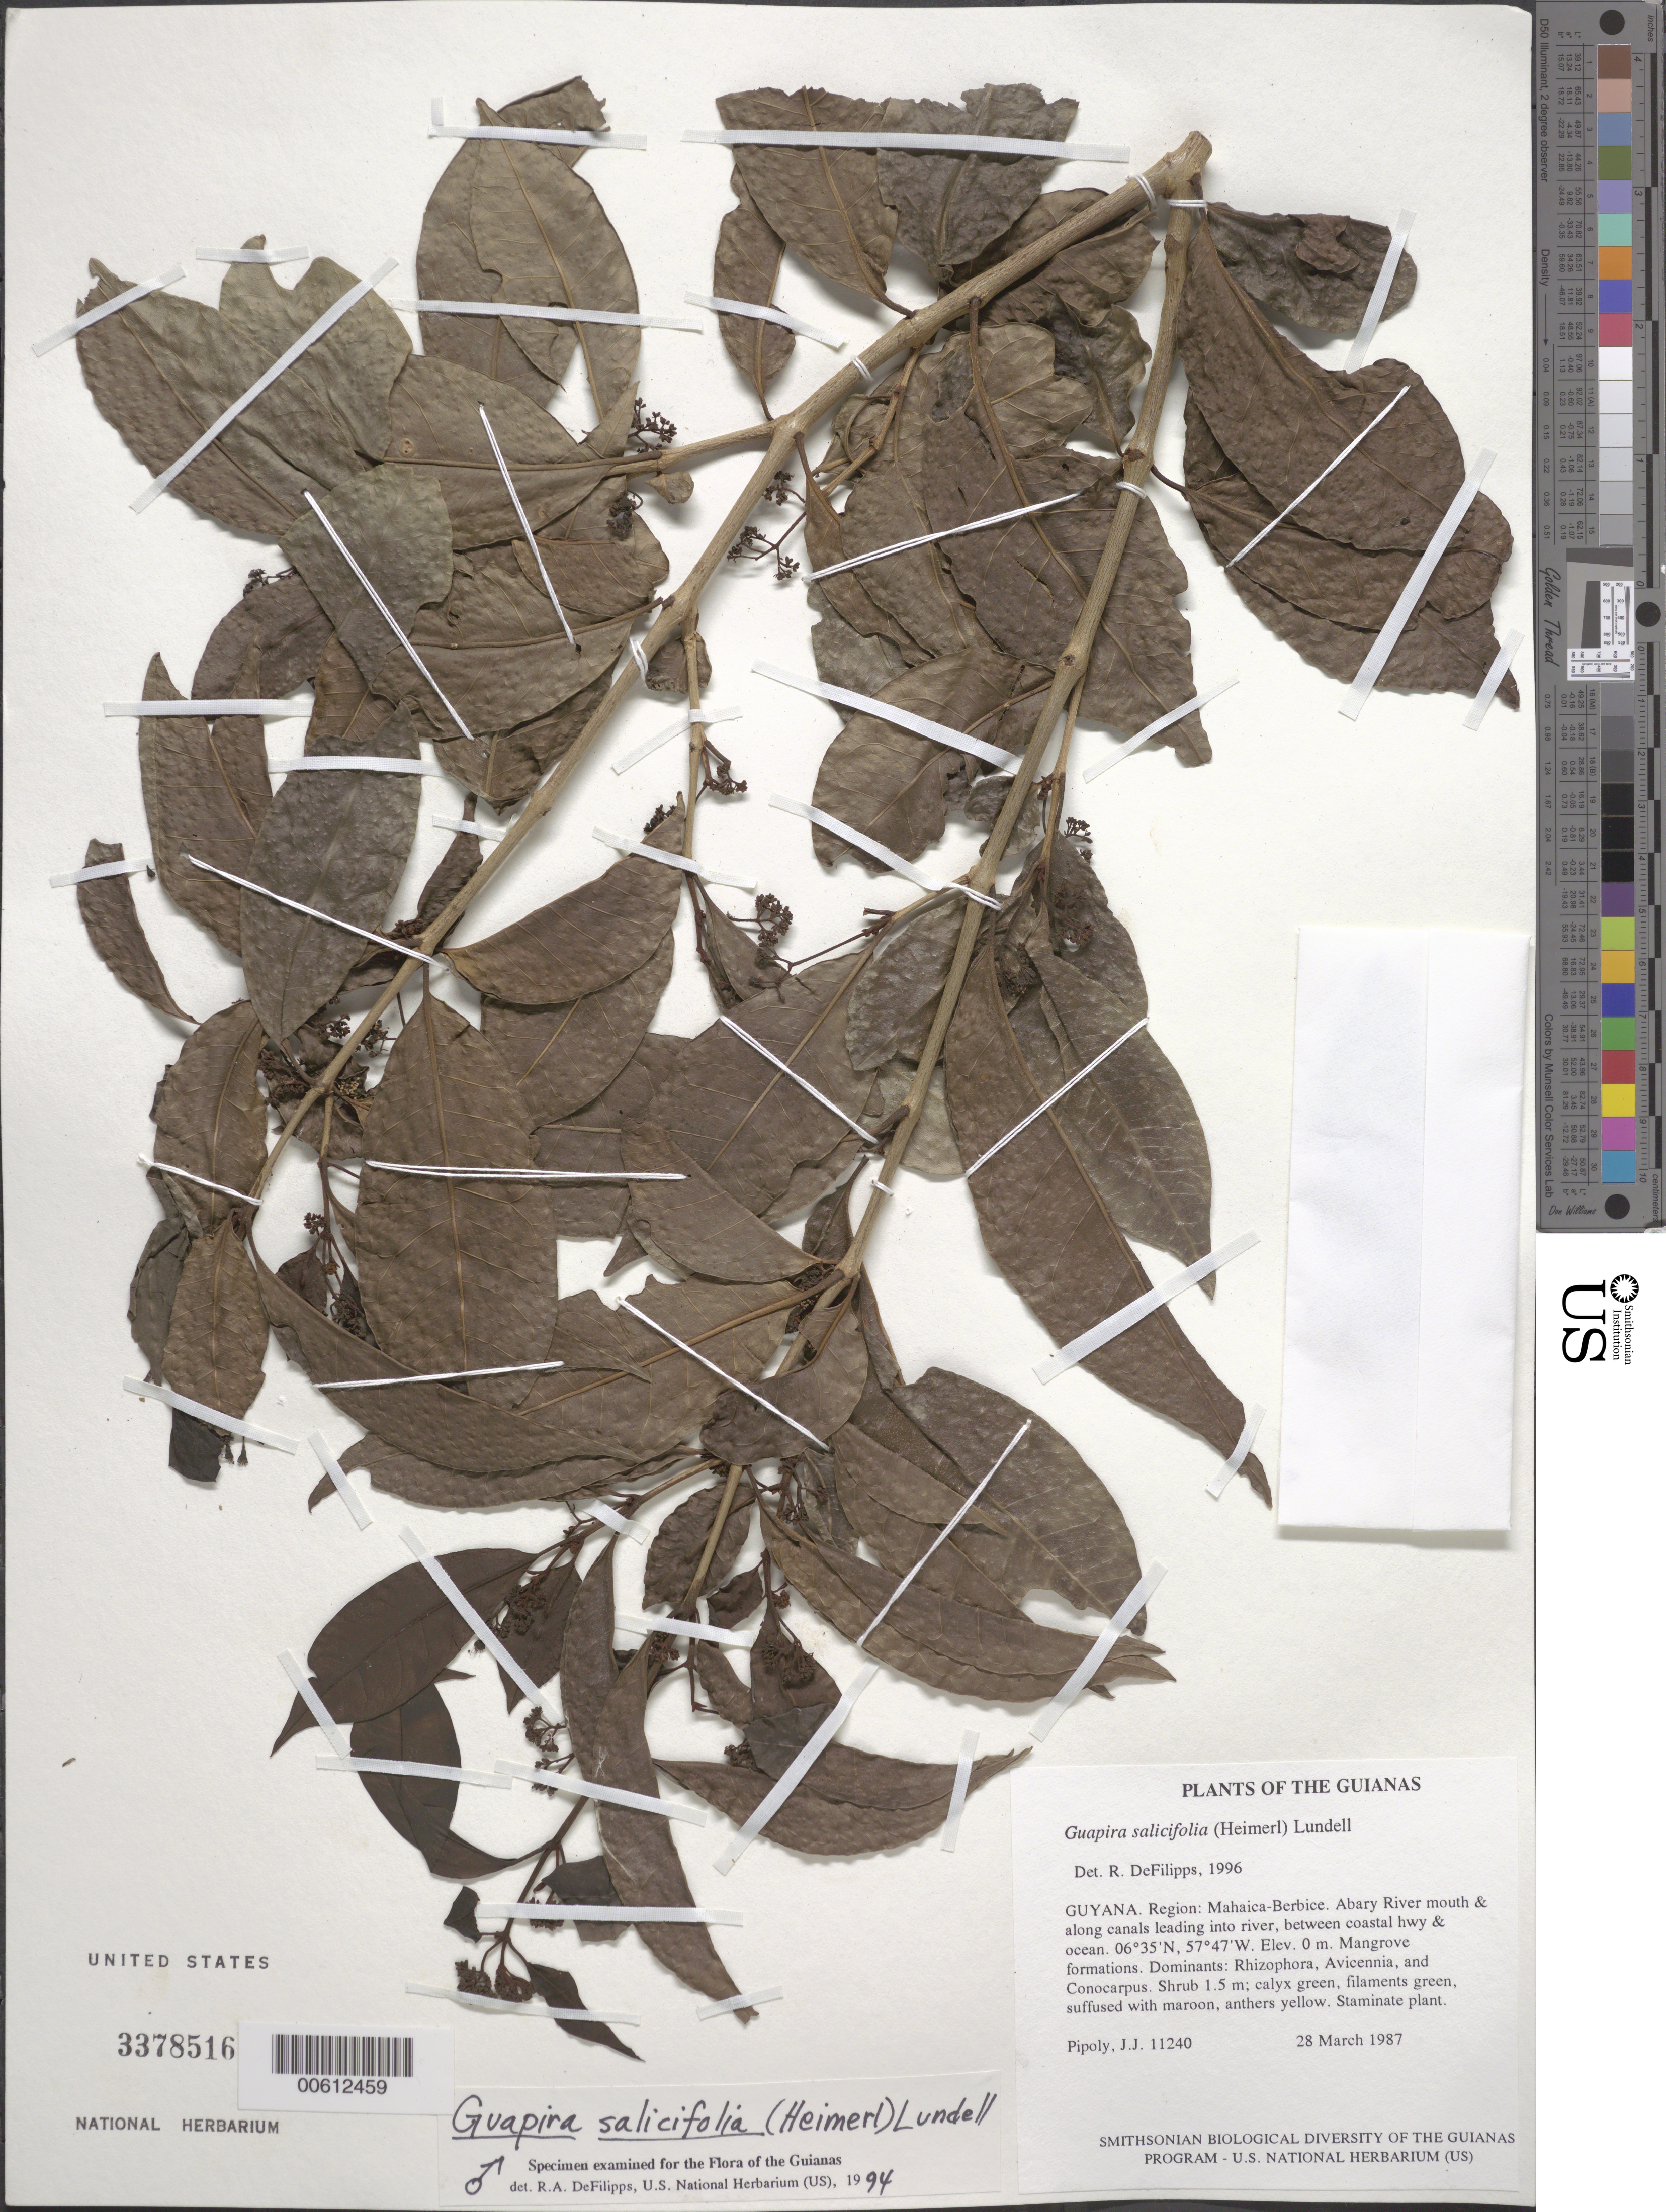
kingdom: Plantae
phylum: Tracheophyta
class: Magnoliopsida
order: Caryophyllales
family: Nyctaginaceae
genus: Guapira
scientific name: Guapira salicifolia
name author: (Heimerl) Lundell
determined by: DeFilipps, R. A.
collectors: J. J. Pipoly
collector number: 11240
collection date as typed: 28 March 1987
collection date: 1987-03-28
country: Guyana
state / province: Mahaica-Berbice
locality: Abary River mouth & along canals leading into river, between coastal hwy & ocean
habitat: Mangrove formations. Dominants: Rhizophora, Avicennia, and Conocarpus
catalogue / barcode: US 3378516